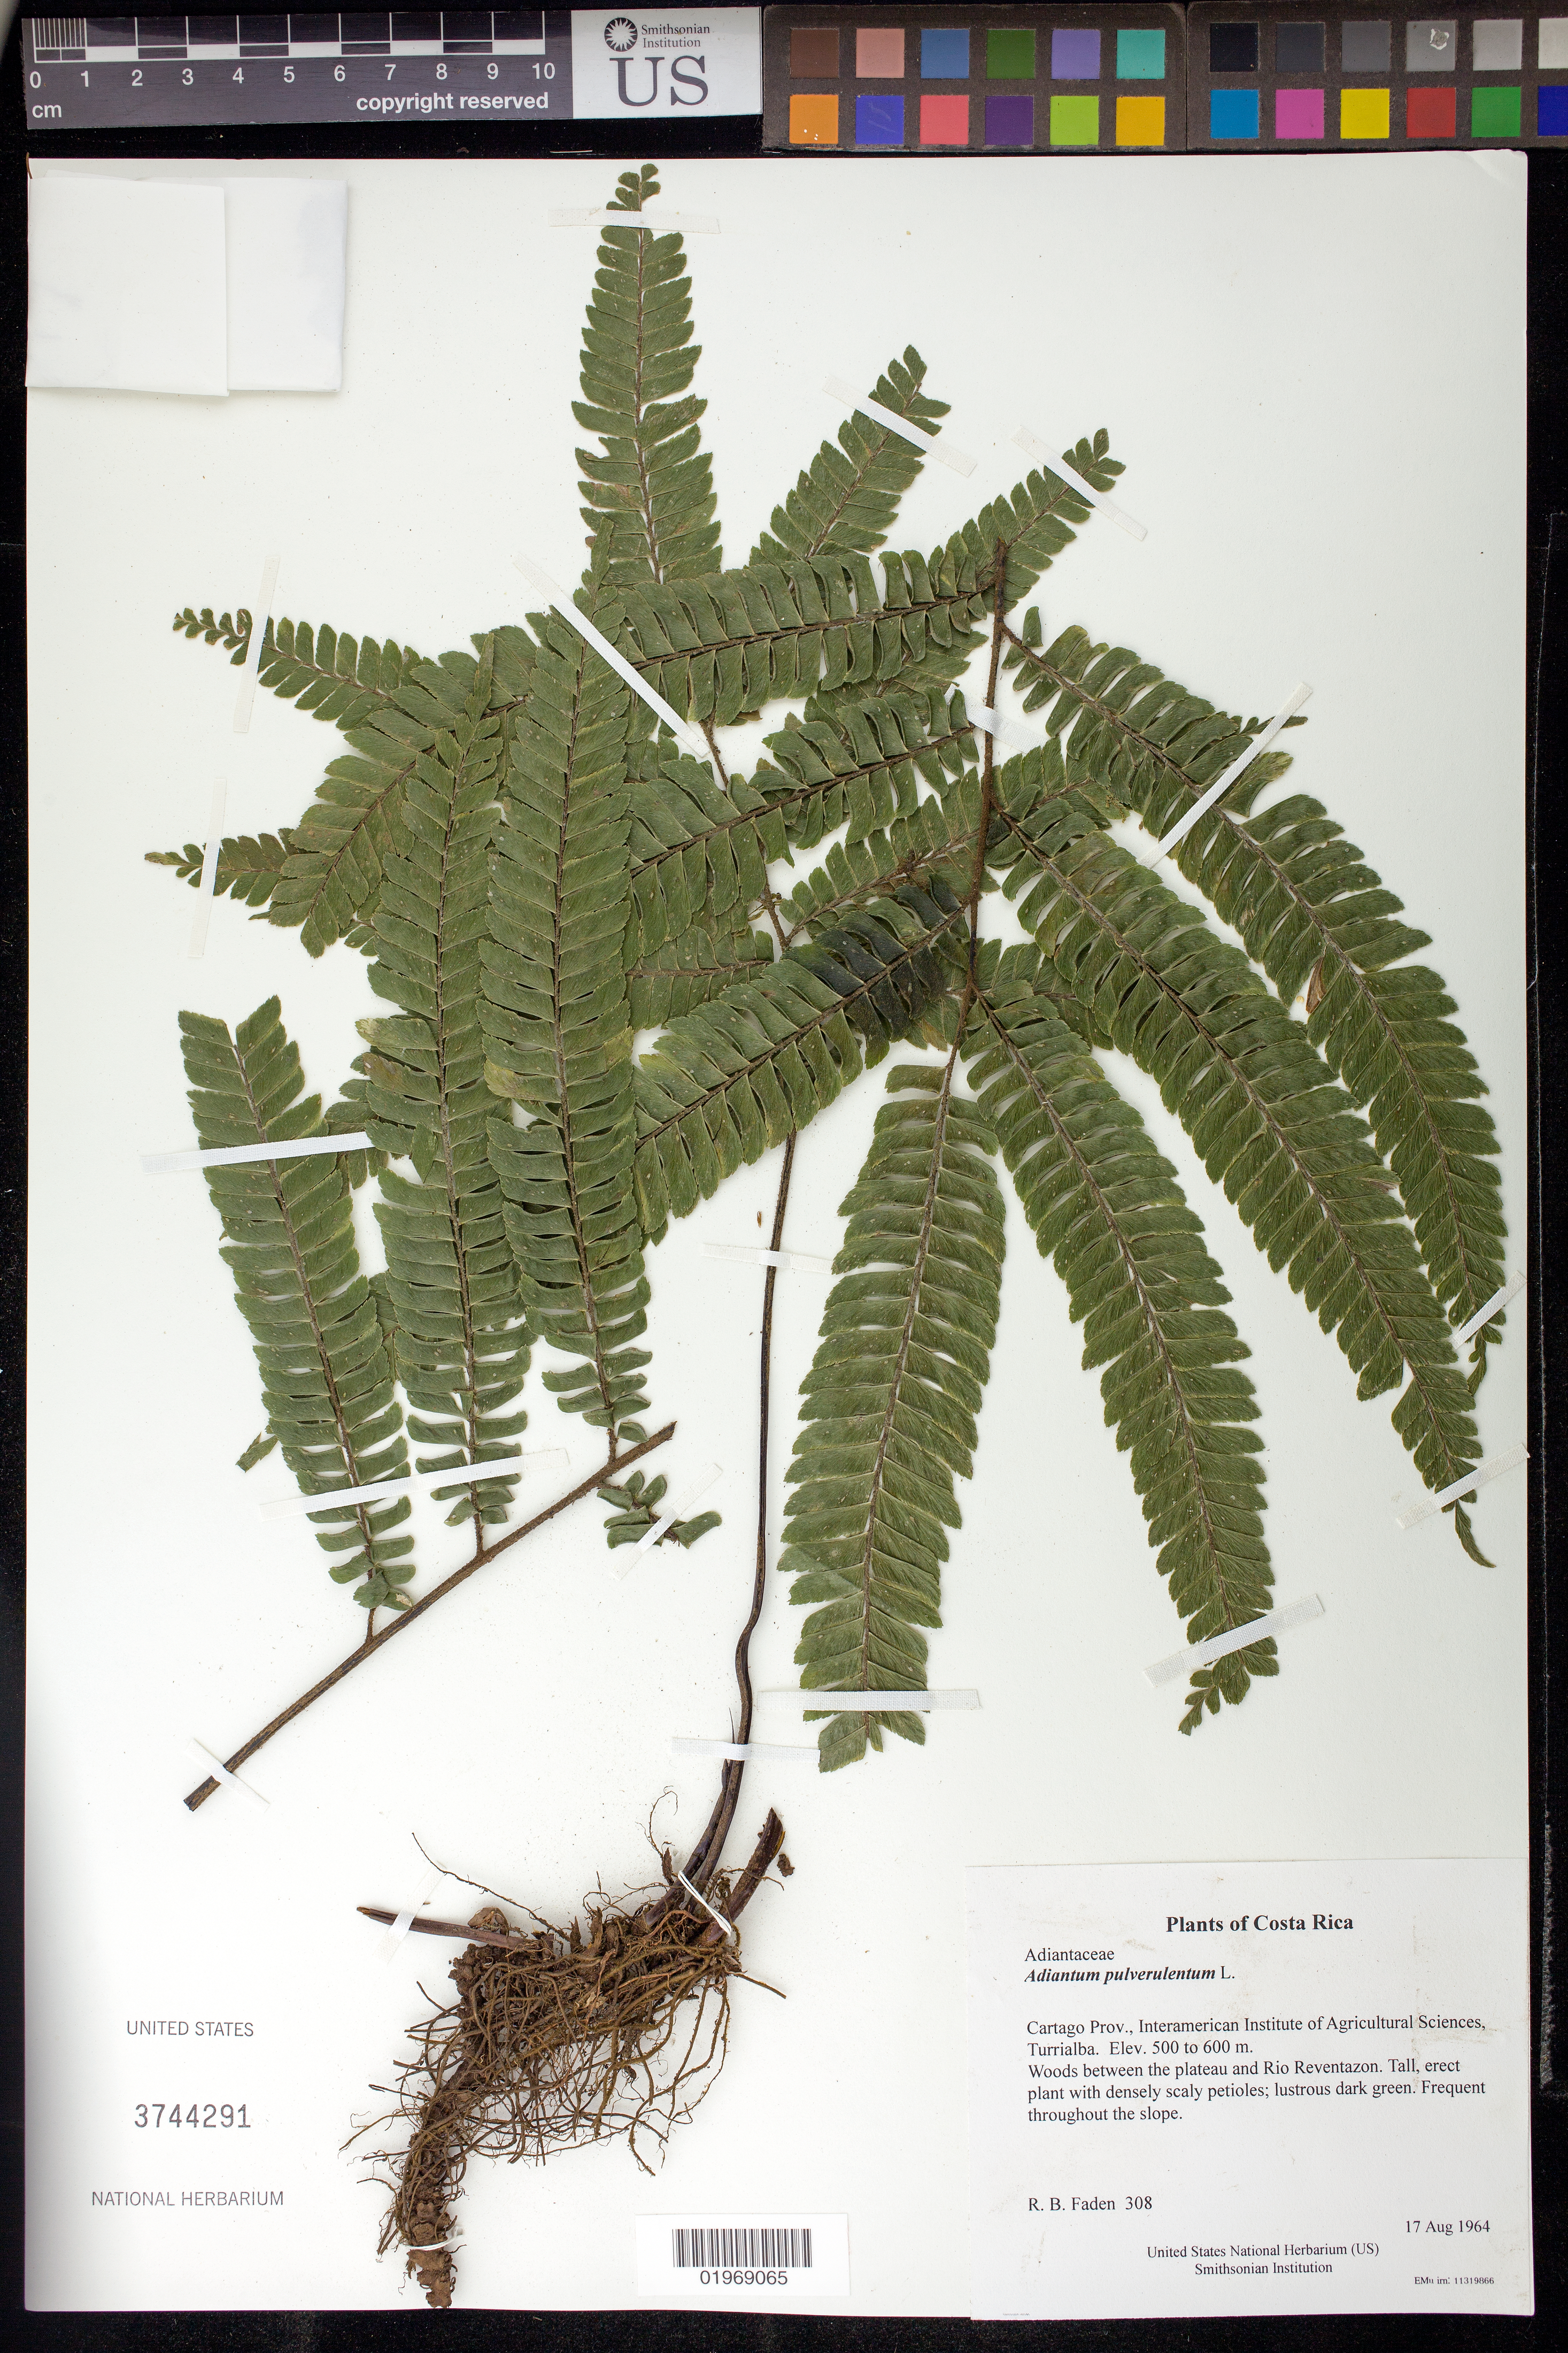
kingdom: Plantae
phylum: Tracheophyta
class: Polypodiopsida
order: Polypodiales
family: Pteridaceae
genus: Adiantum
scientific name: Adiantum pulverulentum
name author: L.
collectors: R. B. Faden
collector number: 308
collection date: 1964-08-17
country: Costa Rica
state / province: Cartago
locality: Interamerican Institute of Agricultural Sciences, Turrialba. Woods between plateau and Rio Reventazon.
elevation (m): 500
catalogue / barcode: US 3744291